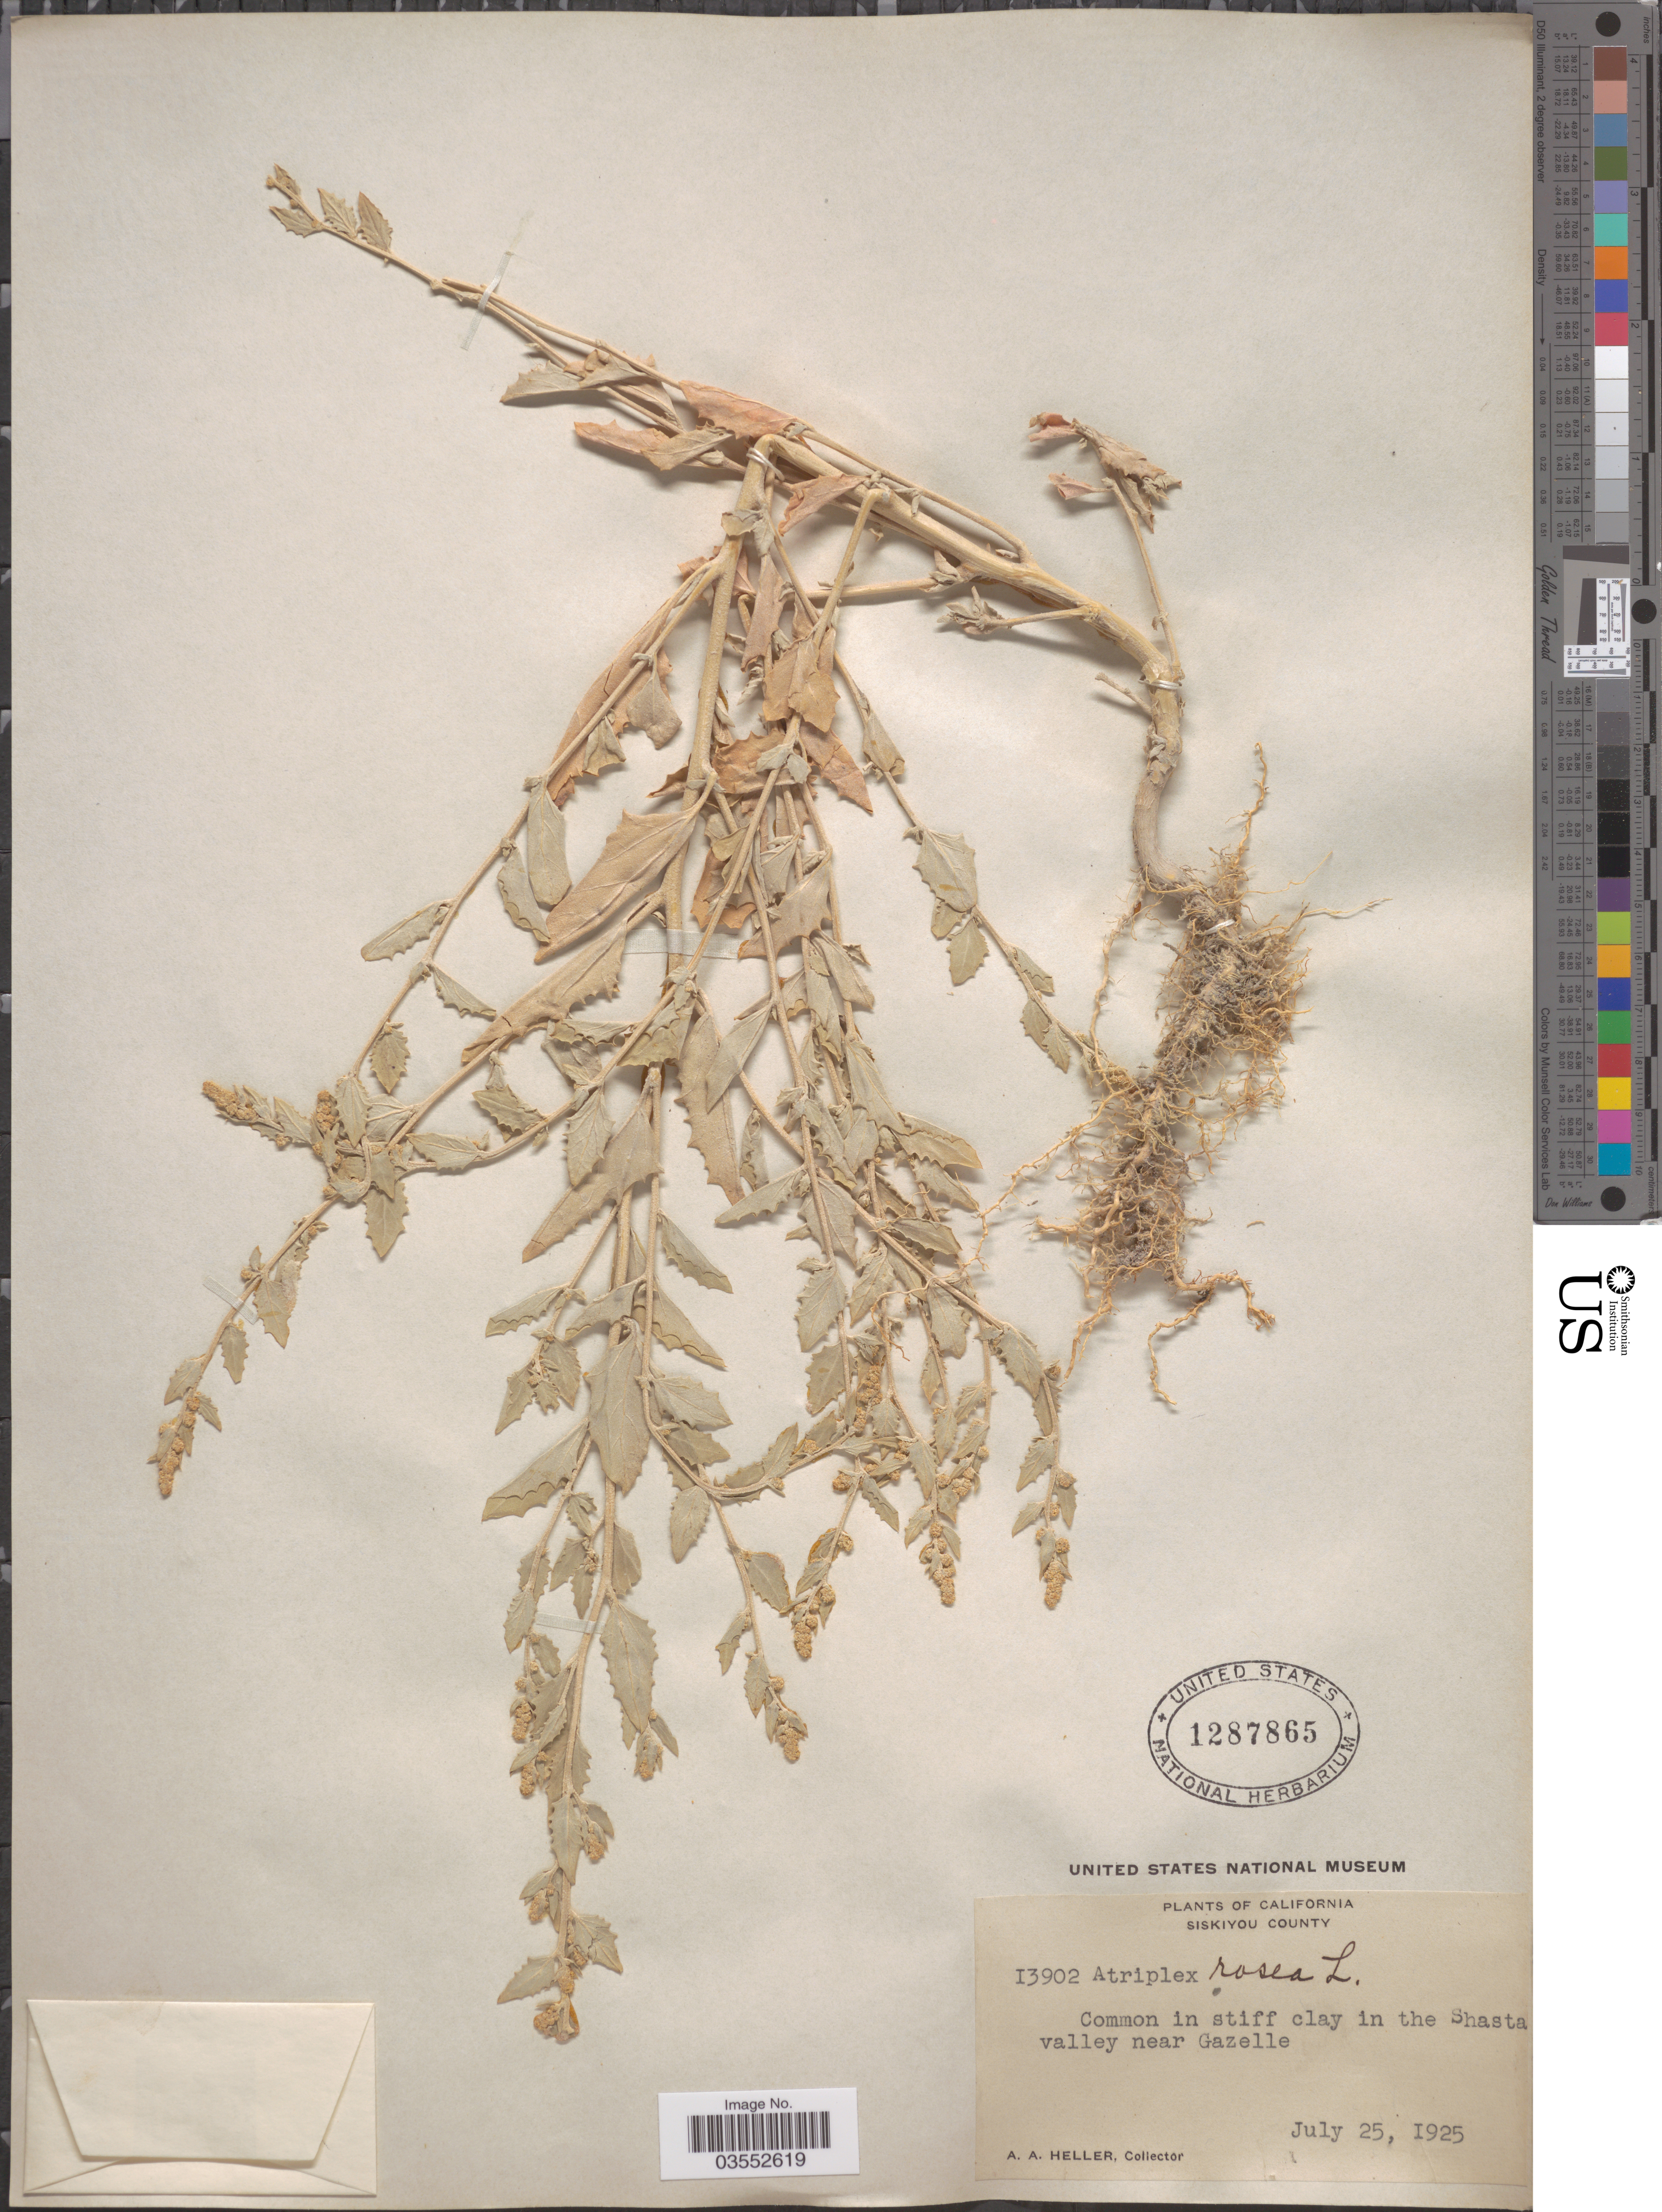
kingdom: Plantae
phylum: Tracheophyta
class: Magnoliopsida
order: Caryophyllales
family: Amaranthaceae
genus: Atriplex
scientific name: Atriplex rosea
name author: L.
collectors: A. A. Heller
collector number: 13902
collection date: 1925-07-25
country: United States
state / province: California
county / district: Siskiyou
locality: Siskiyou County. Shasta valley near Gazelle.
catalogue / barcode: US 1287865